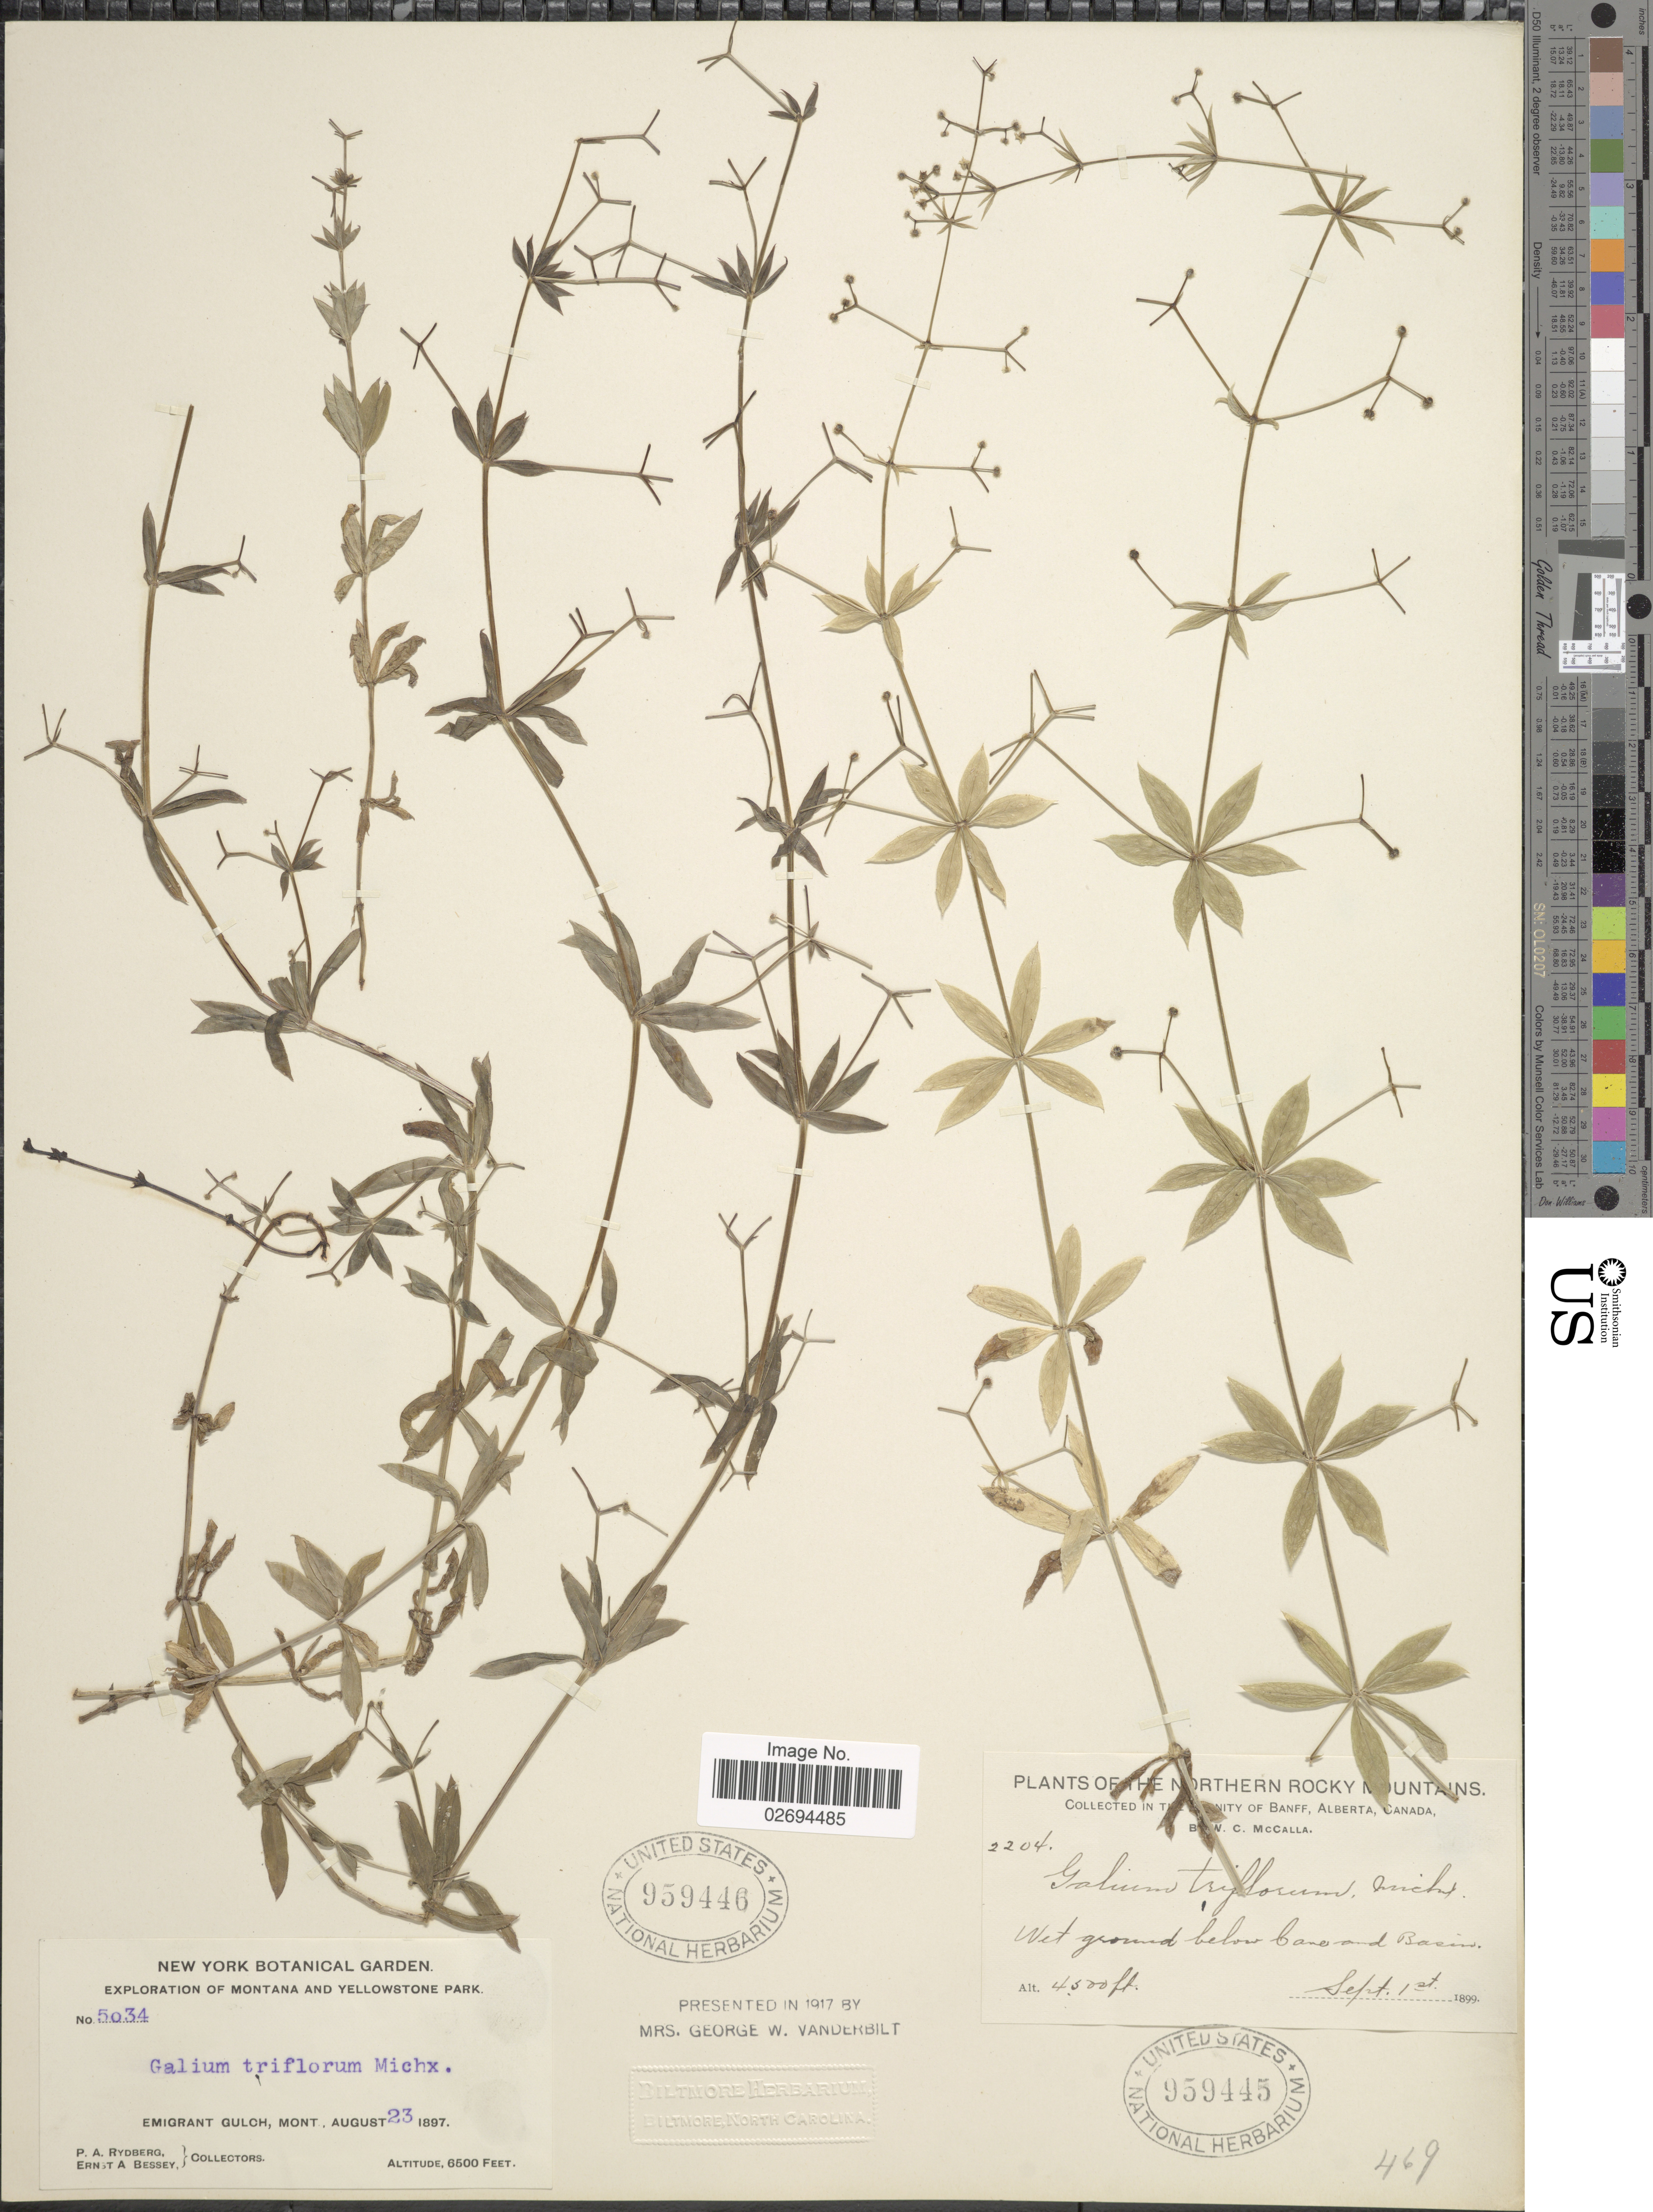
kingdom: Plantae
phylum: Tracheophyta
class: Magnoliopsida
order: Gentianales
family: Rubiaceae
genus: Galium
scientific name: Galium triflorum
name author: Michx.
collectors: P. A. Rydberg & E. Bessey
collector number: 5034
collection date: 1897-08-23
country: United States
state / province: Montana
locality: Yellowstone Park. Emigrant Gulch.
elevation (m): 1981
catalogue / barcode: US 959446-2